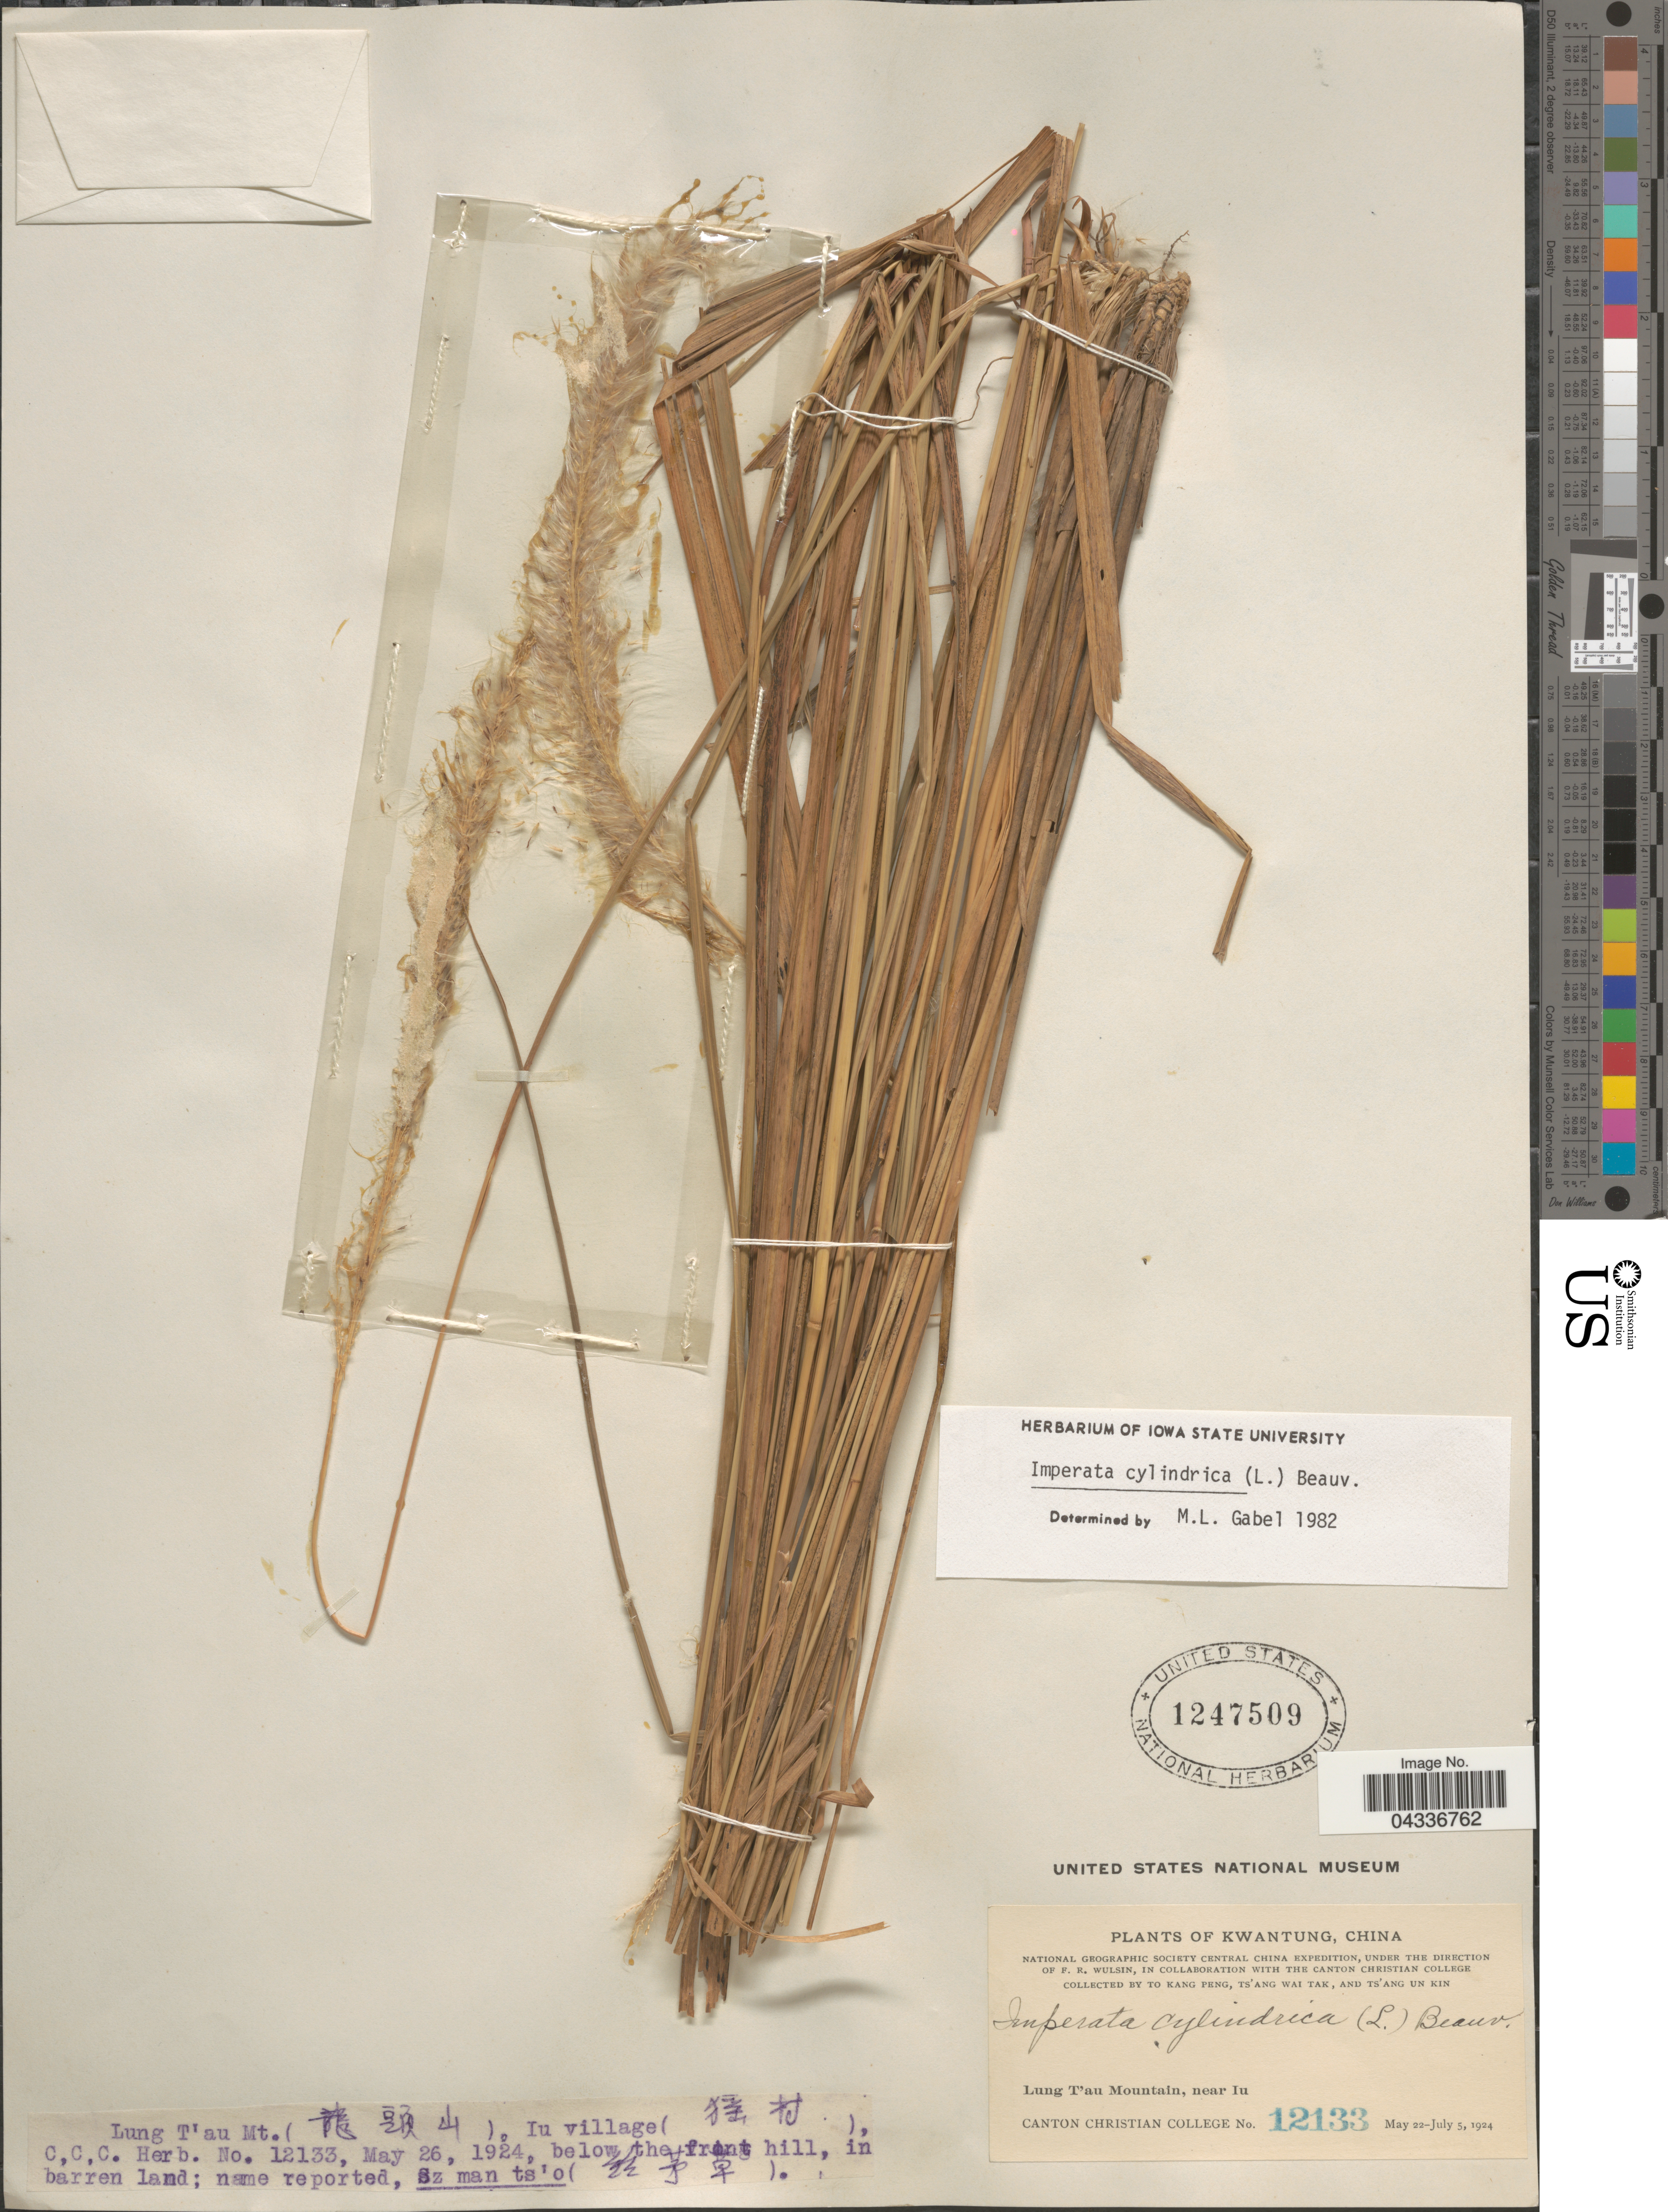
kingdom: Plantae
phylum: Tracheophyta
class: Liliopsida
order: Poales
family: Poaceae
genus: Imperata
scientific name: Imperata cylindrica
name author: (L.) P. Beauv.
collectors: T. K. Peng, W. T. Tsang & Ts' Ang Un Kin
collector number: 12133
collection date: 1924-05-26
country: China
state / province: Guangdong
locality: Kwangtung. National Geographic Society Central China Expedition. Lung T'au Mountain, near Iu.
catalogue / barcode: US 1247509